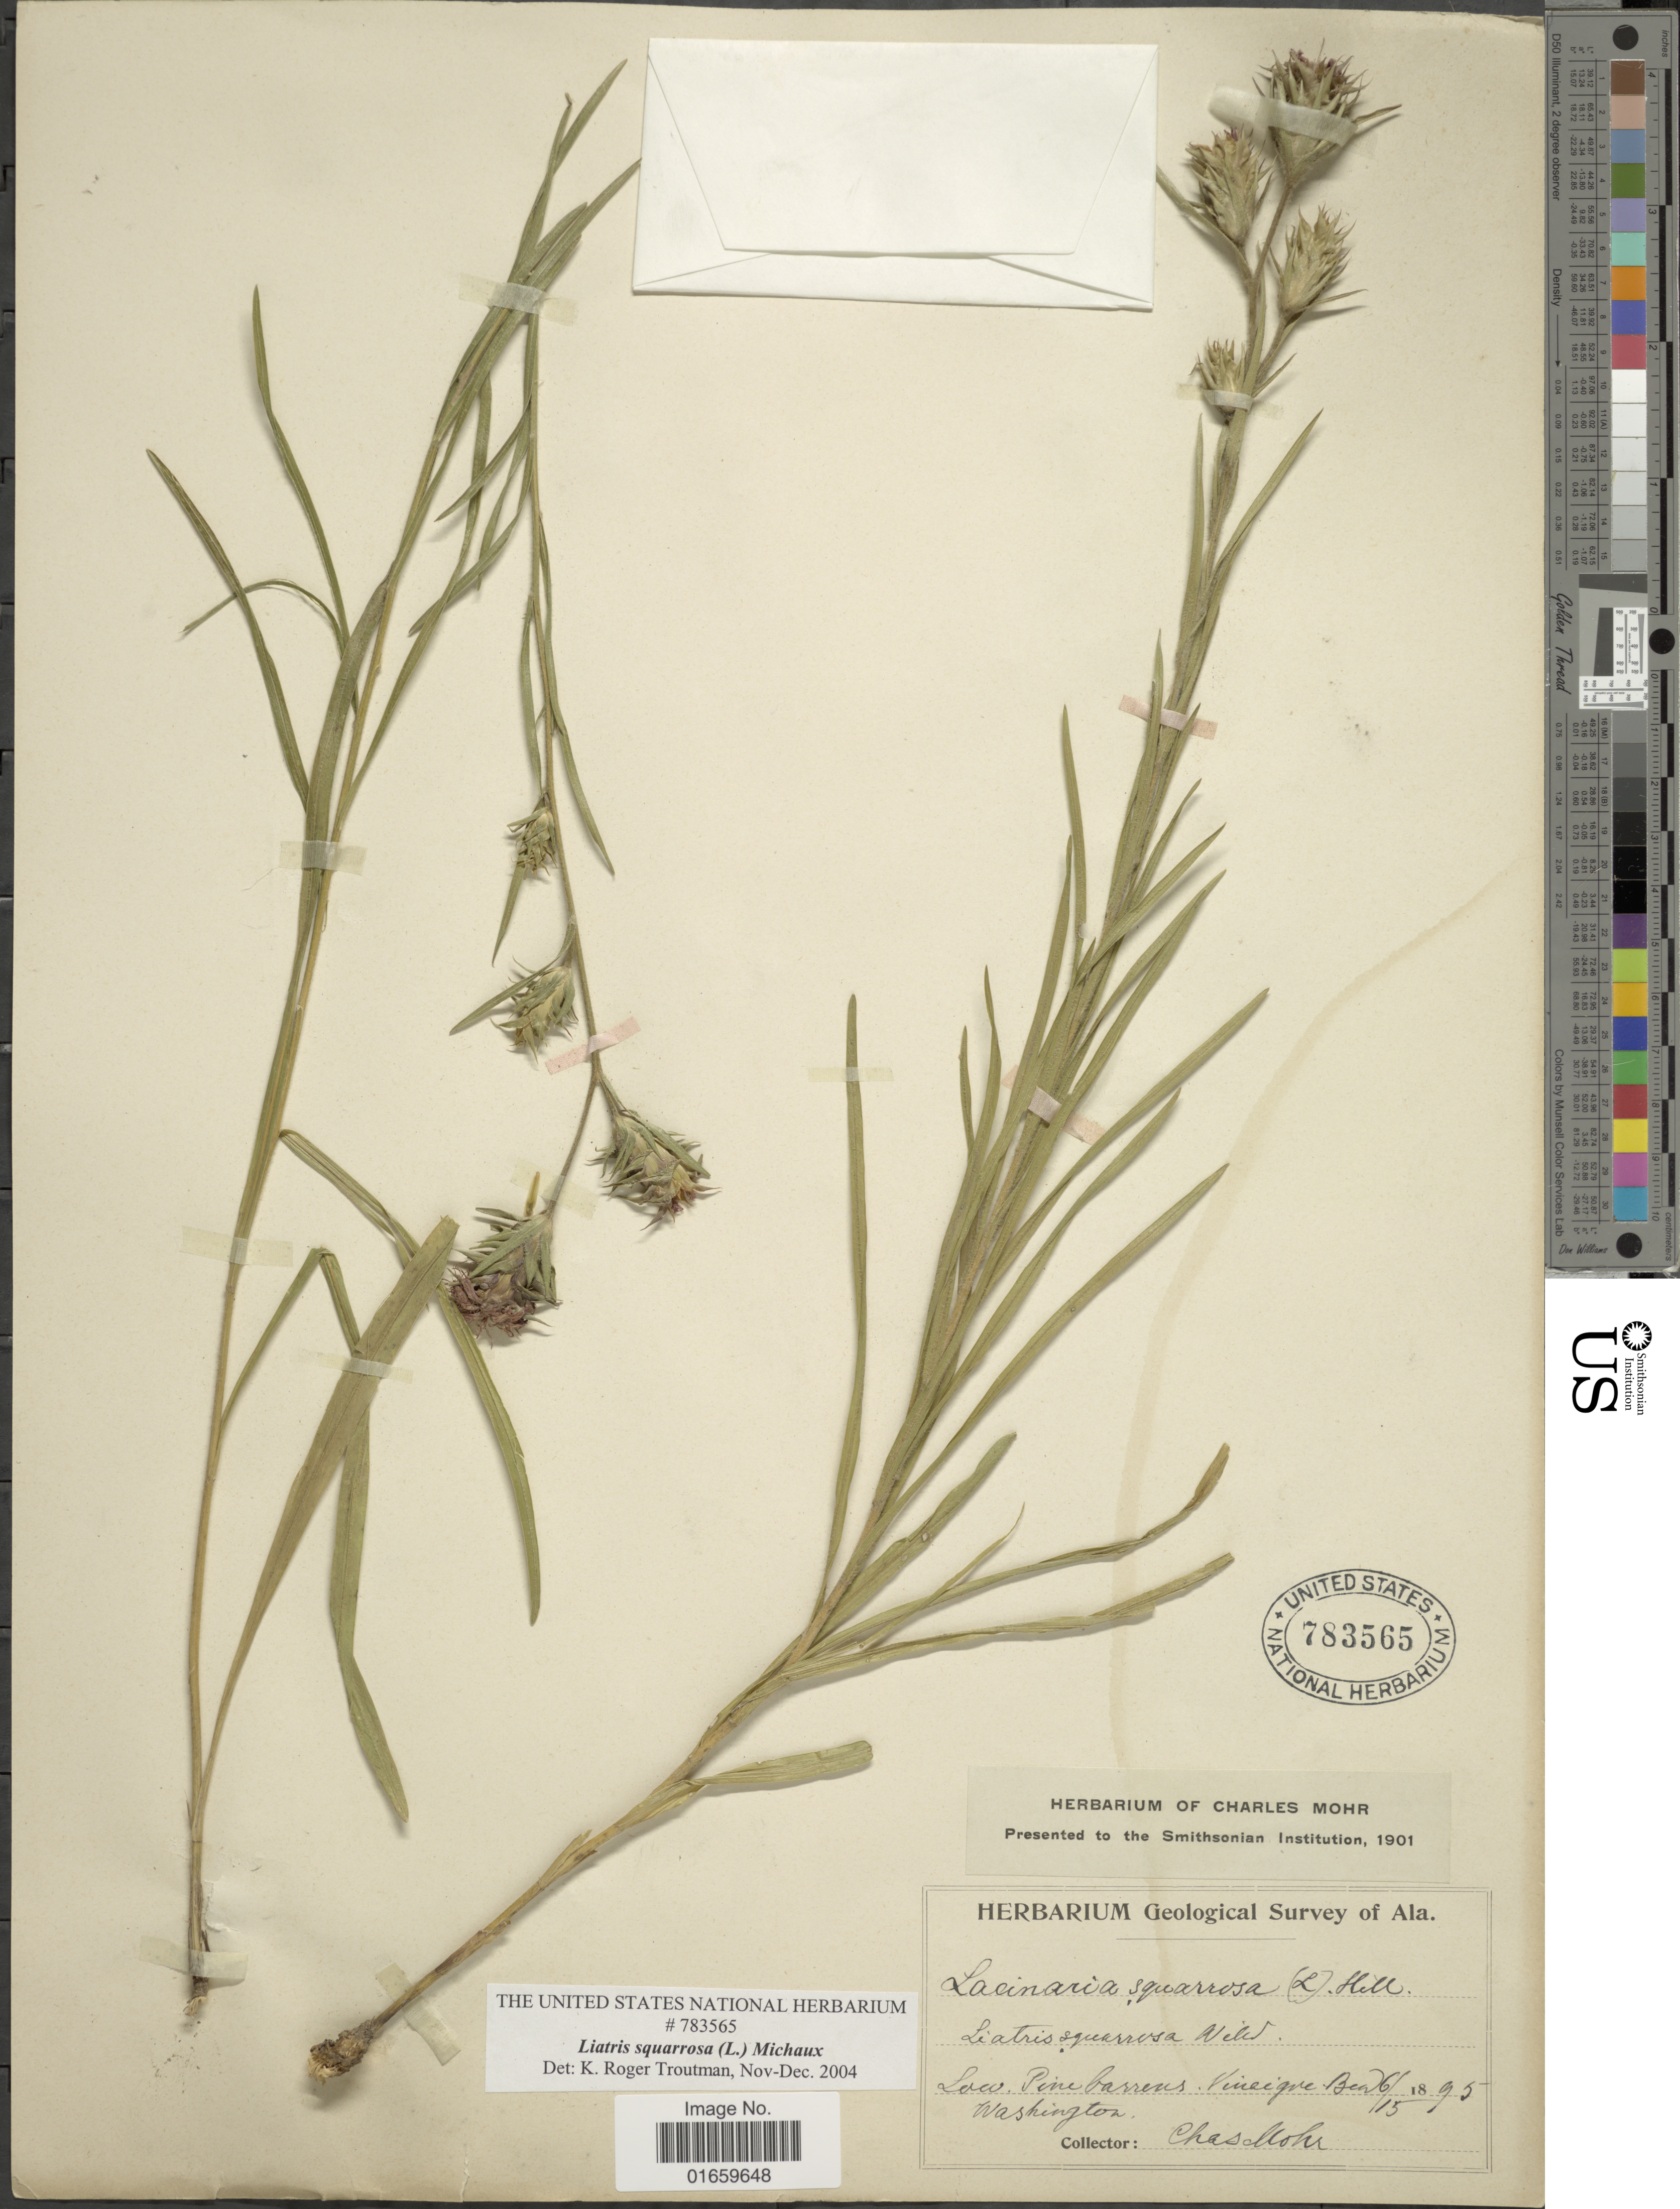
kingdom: Plantae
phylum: Tracheophyta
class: Magnoliopsida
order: Asterales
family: Asteraceae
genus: Liatris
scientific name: Liatris squarrosa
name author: (L.) Michx.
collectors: Mohr, C. T. (herbarium)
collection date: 1895-06-15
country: United States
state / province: Washington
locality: Vinaigre Bend.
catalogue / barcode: US 783565